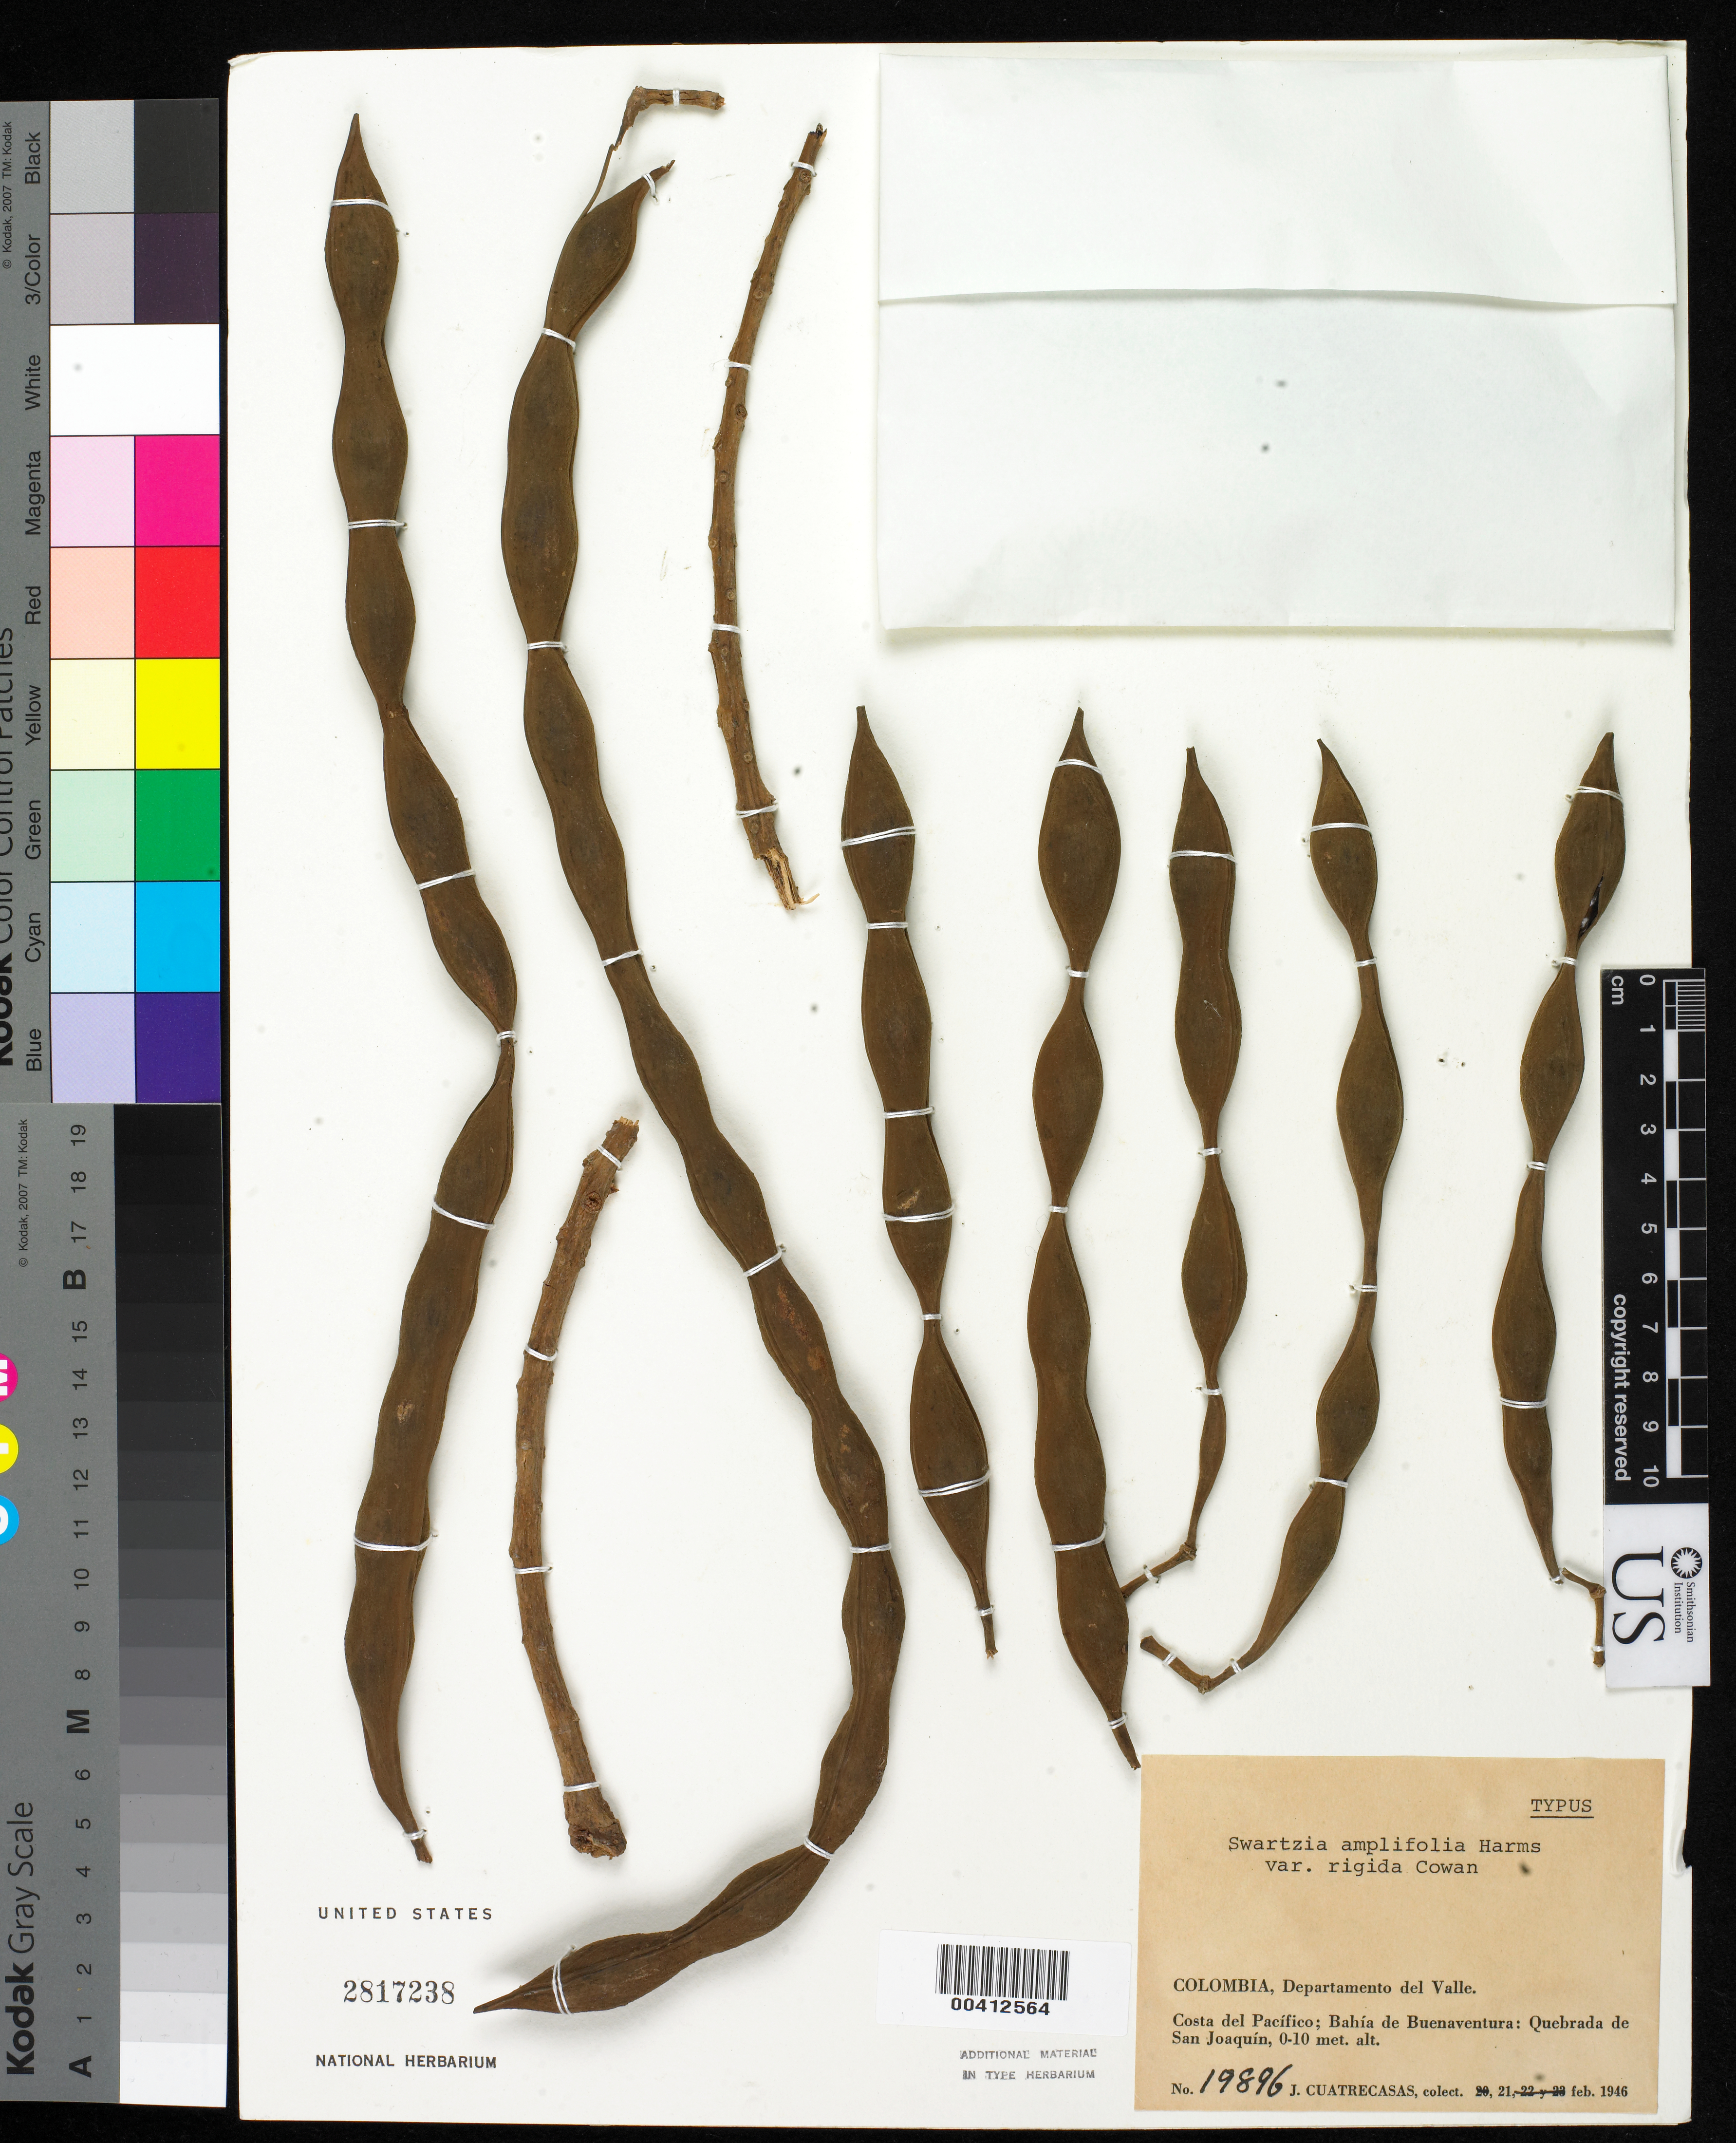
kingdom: Plantae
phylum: Tracheophyta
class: Magnoliopsida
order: Fabales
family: Fabaceae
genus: Swartzia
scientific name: Swartzia amplifolia var. rigida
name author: R.S. Cowan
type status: Isotype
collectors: J. Cuatrecasas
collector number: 19896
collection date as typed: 21 Feb 1946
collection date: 1946-02-21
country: Colombia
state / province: Valle del Cauca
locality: Costa del Pacifico; Bahia de Buenaventura: Quebrada de San Joaquin.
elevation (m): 0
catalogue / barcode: US 2817238